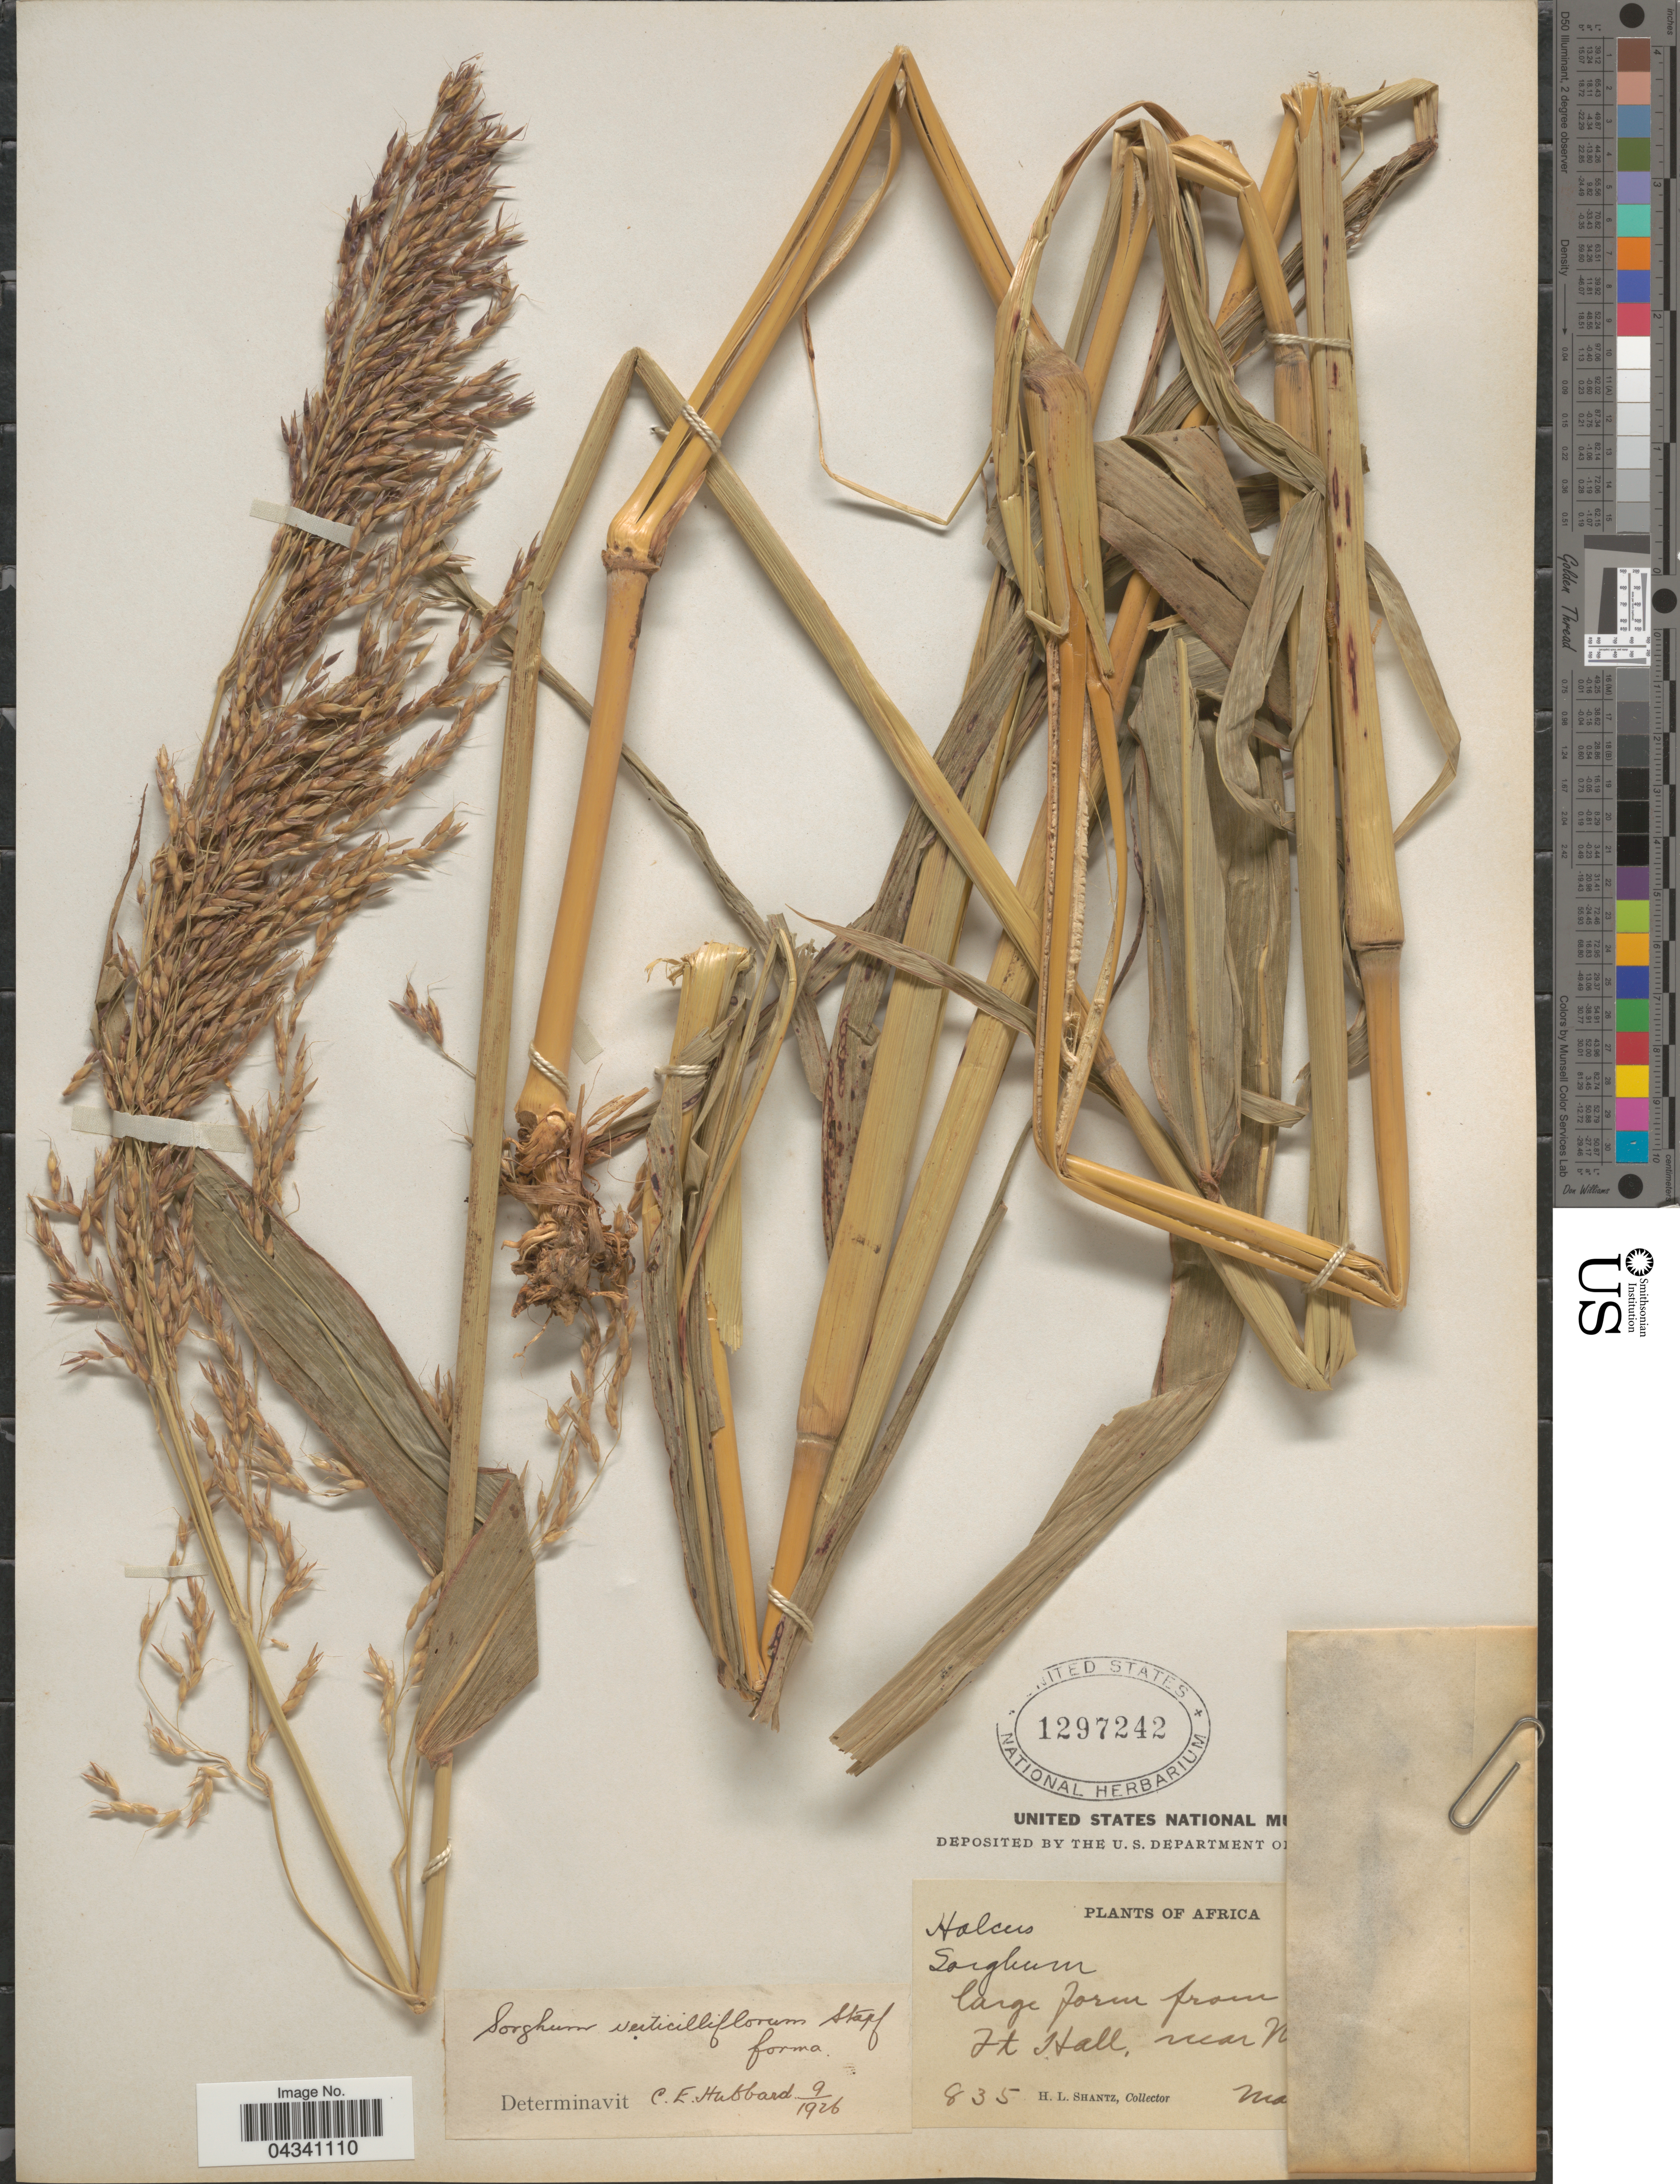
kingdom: Plantae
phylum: Tracheophyta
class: Liliopsida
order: Poales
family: Poaceae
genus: Sorghum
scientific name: Sorghum arundinaceum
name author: (Desv.) Stapf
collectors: H. Shantz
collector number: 835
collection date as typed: ma!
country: Kenya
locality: Ft Hall, near [illegible text]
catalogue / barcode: US 1297242